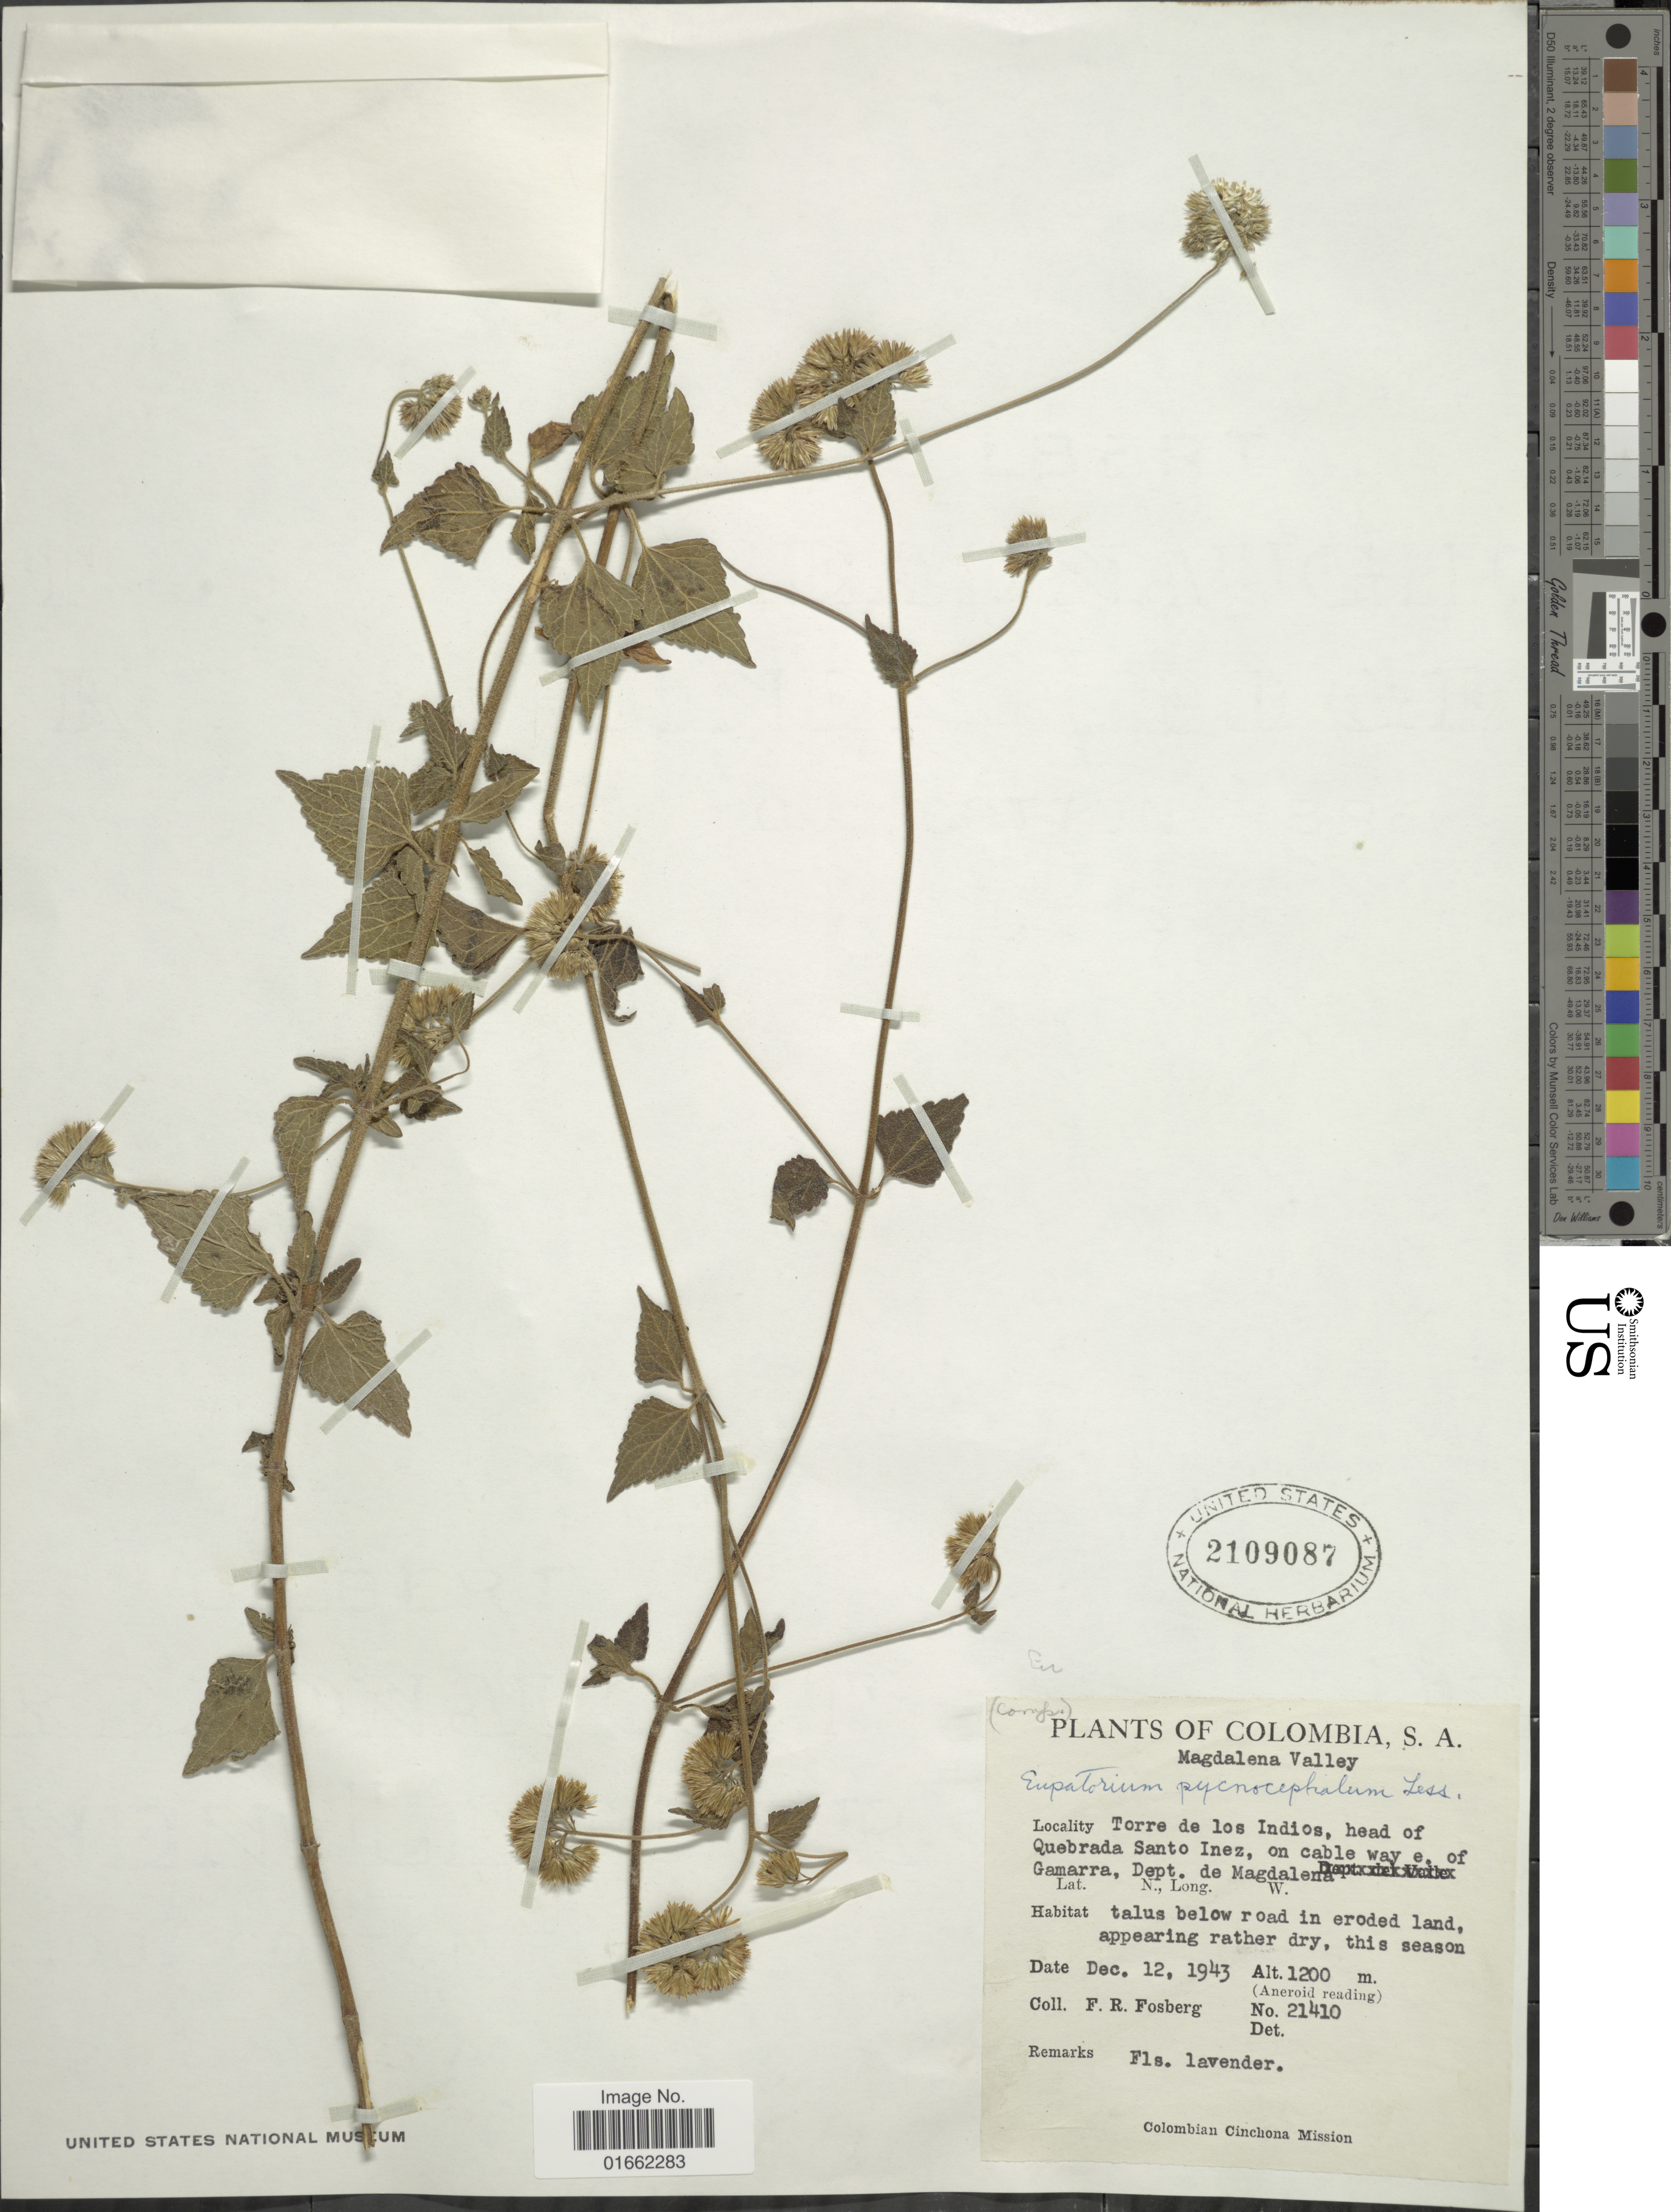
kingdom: Plantae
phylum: Tracheophyta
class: Magnoliopsida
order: Asterales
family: Asteraceae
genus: Fleischmannia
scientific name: Fleischmannia pratensis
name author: (Klatt) R.M. King & H. Rob.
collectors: F. R. Fosberg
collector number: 21410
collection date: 1943-12-12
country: Colombia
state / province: Magdalena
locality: Magdalena Valley. Torre de los Indios, head of Quebrada Santo Inez, on cable way e. of Gamarra, Dept. de Magdalena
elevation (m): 1200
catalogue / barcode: US 2109087